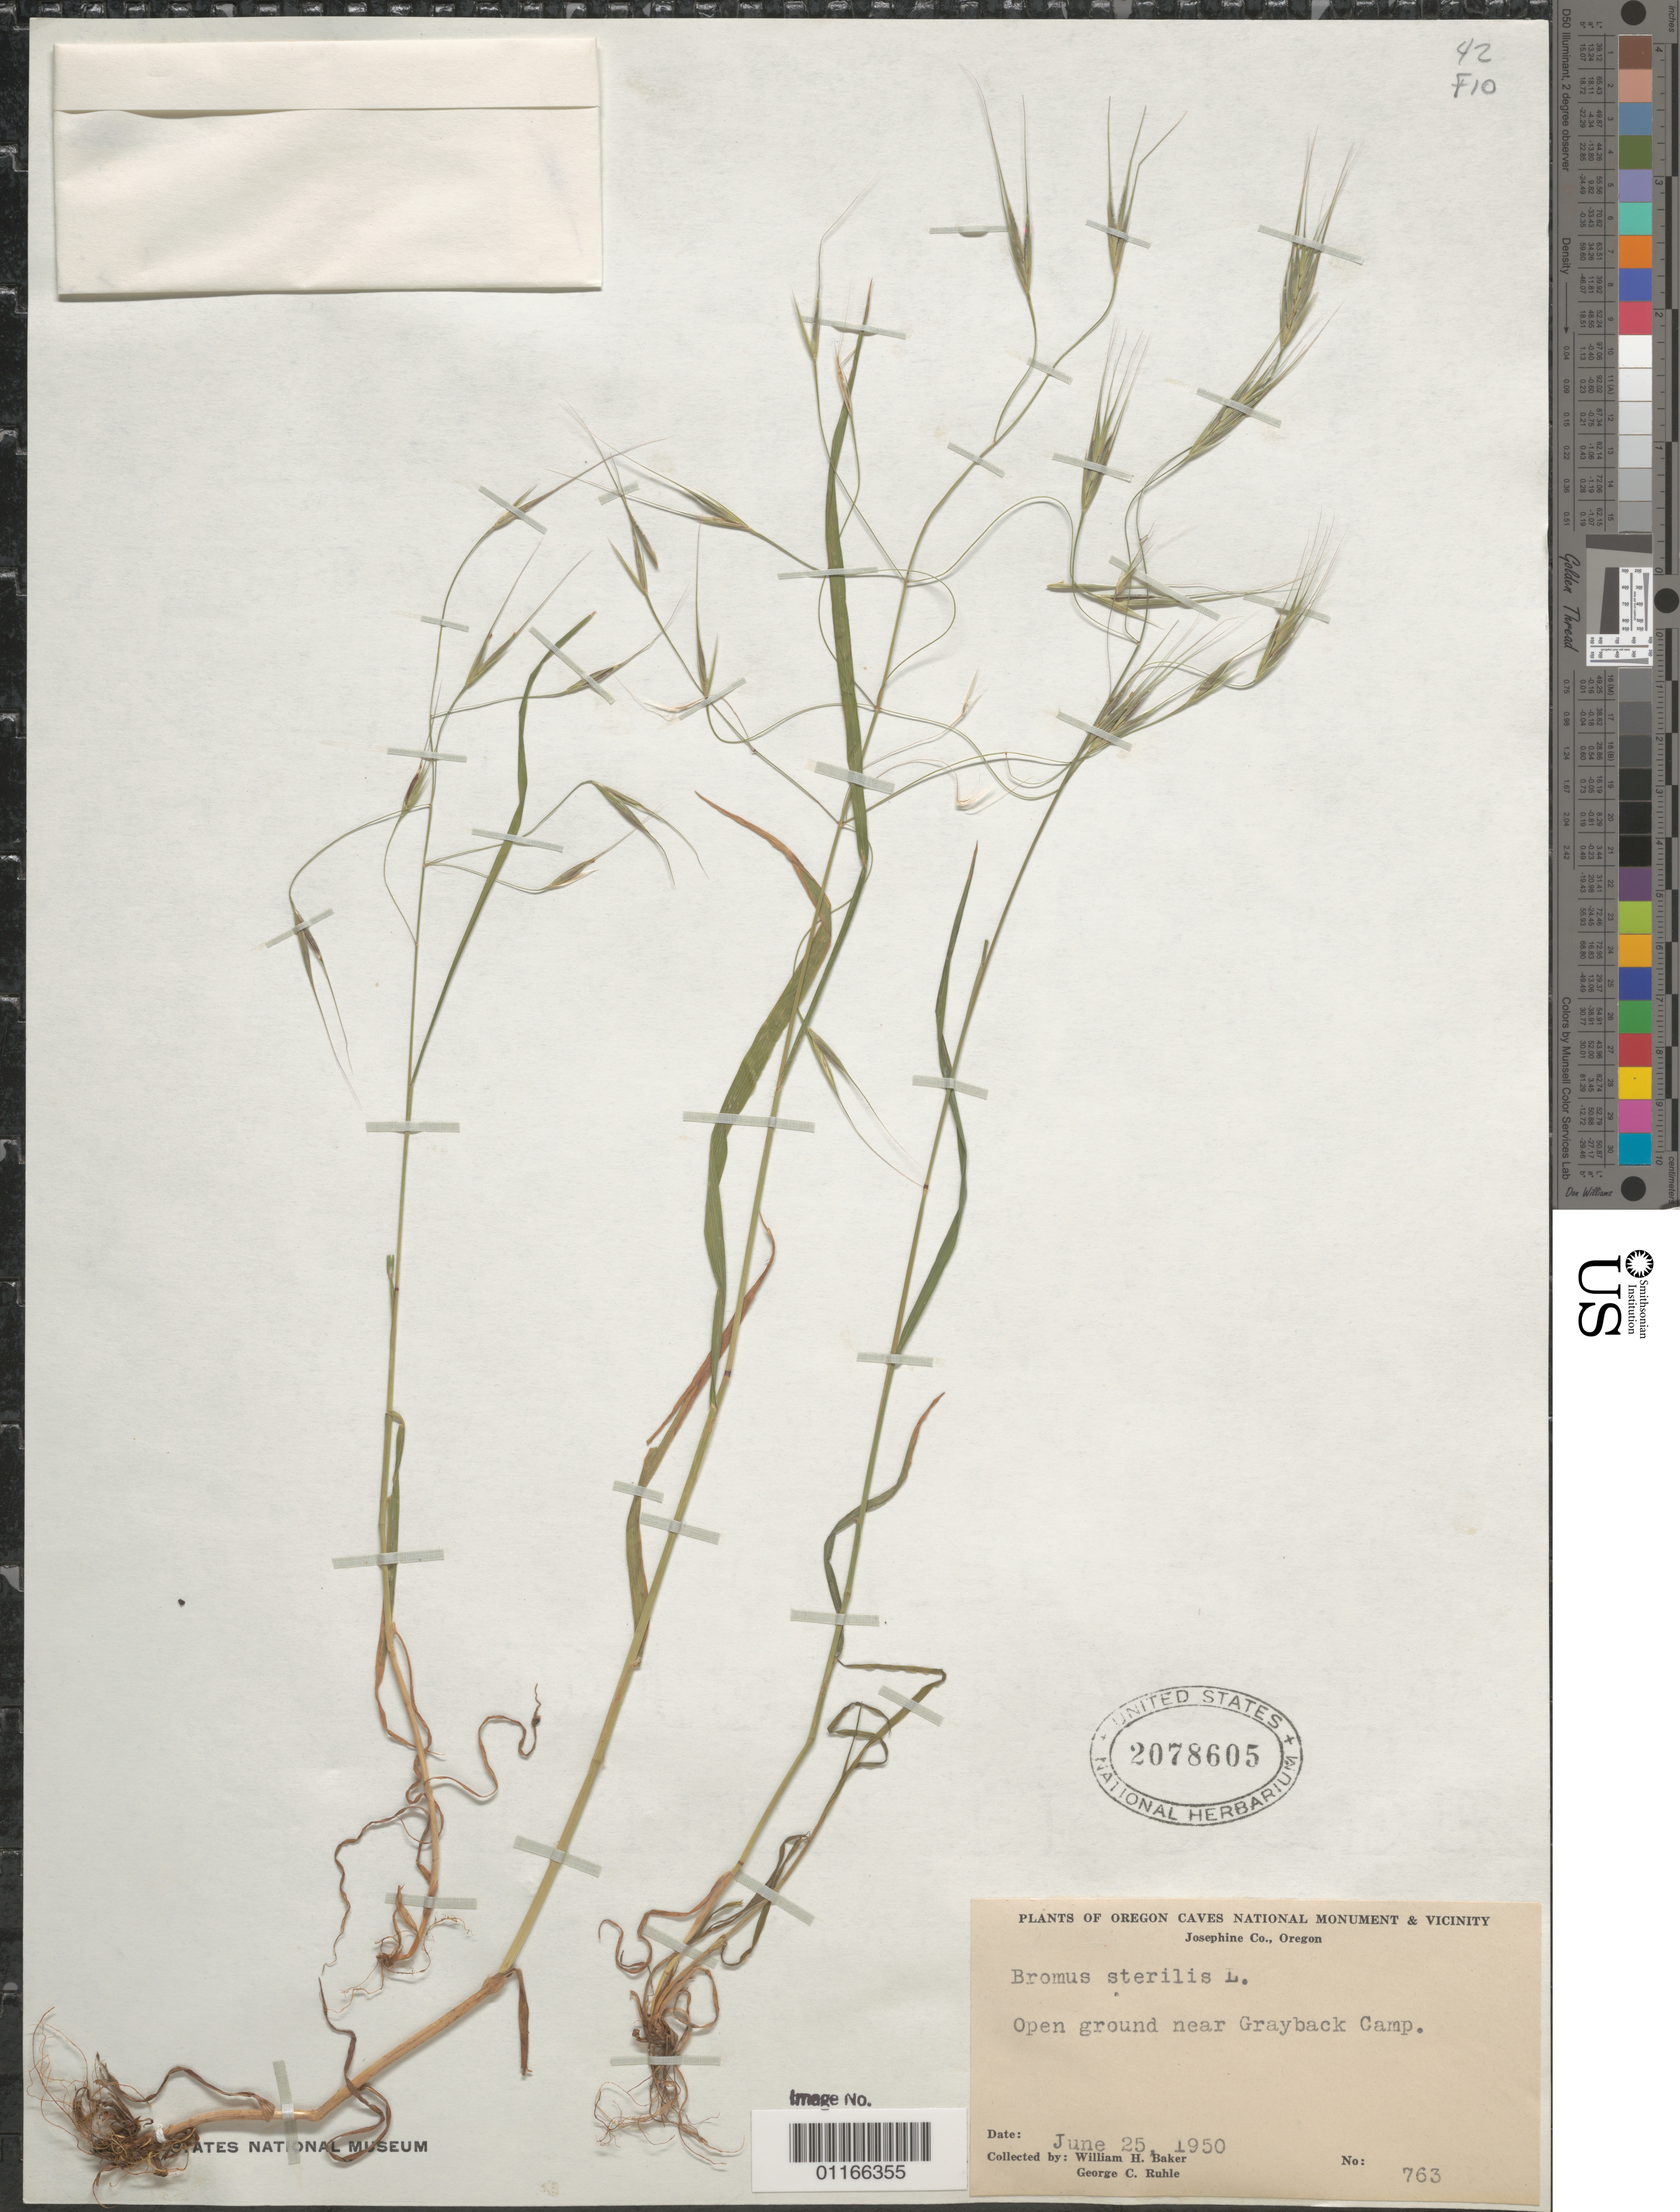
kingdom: Plantae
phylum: Tracheophyta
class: Liliopsida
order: Poales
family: Poaceae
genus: Bromus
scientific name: Bromus sterilis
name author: L.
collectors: W. H. Baker & G. Ruhle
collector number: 763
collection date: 1950-06-25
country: United States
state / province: Oregon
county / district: Josephine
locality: Near Grayback Camp.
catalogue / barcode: US 2078605